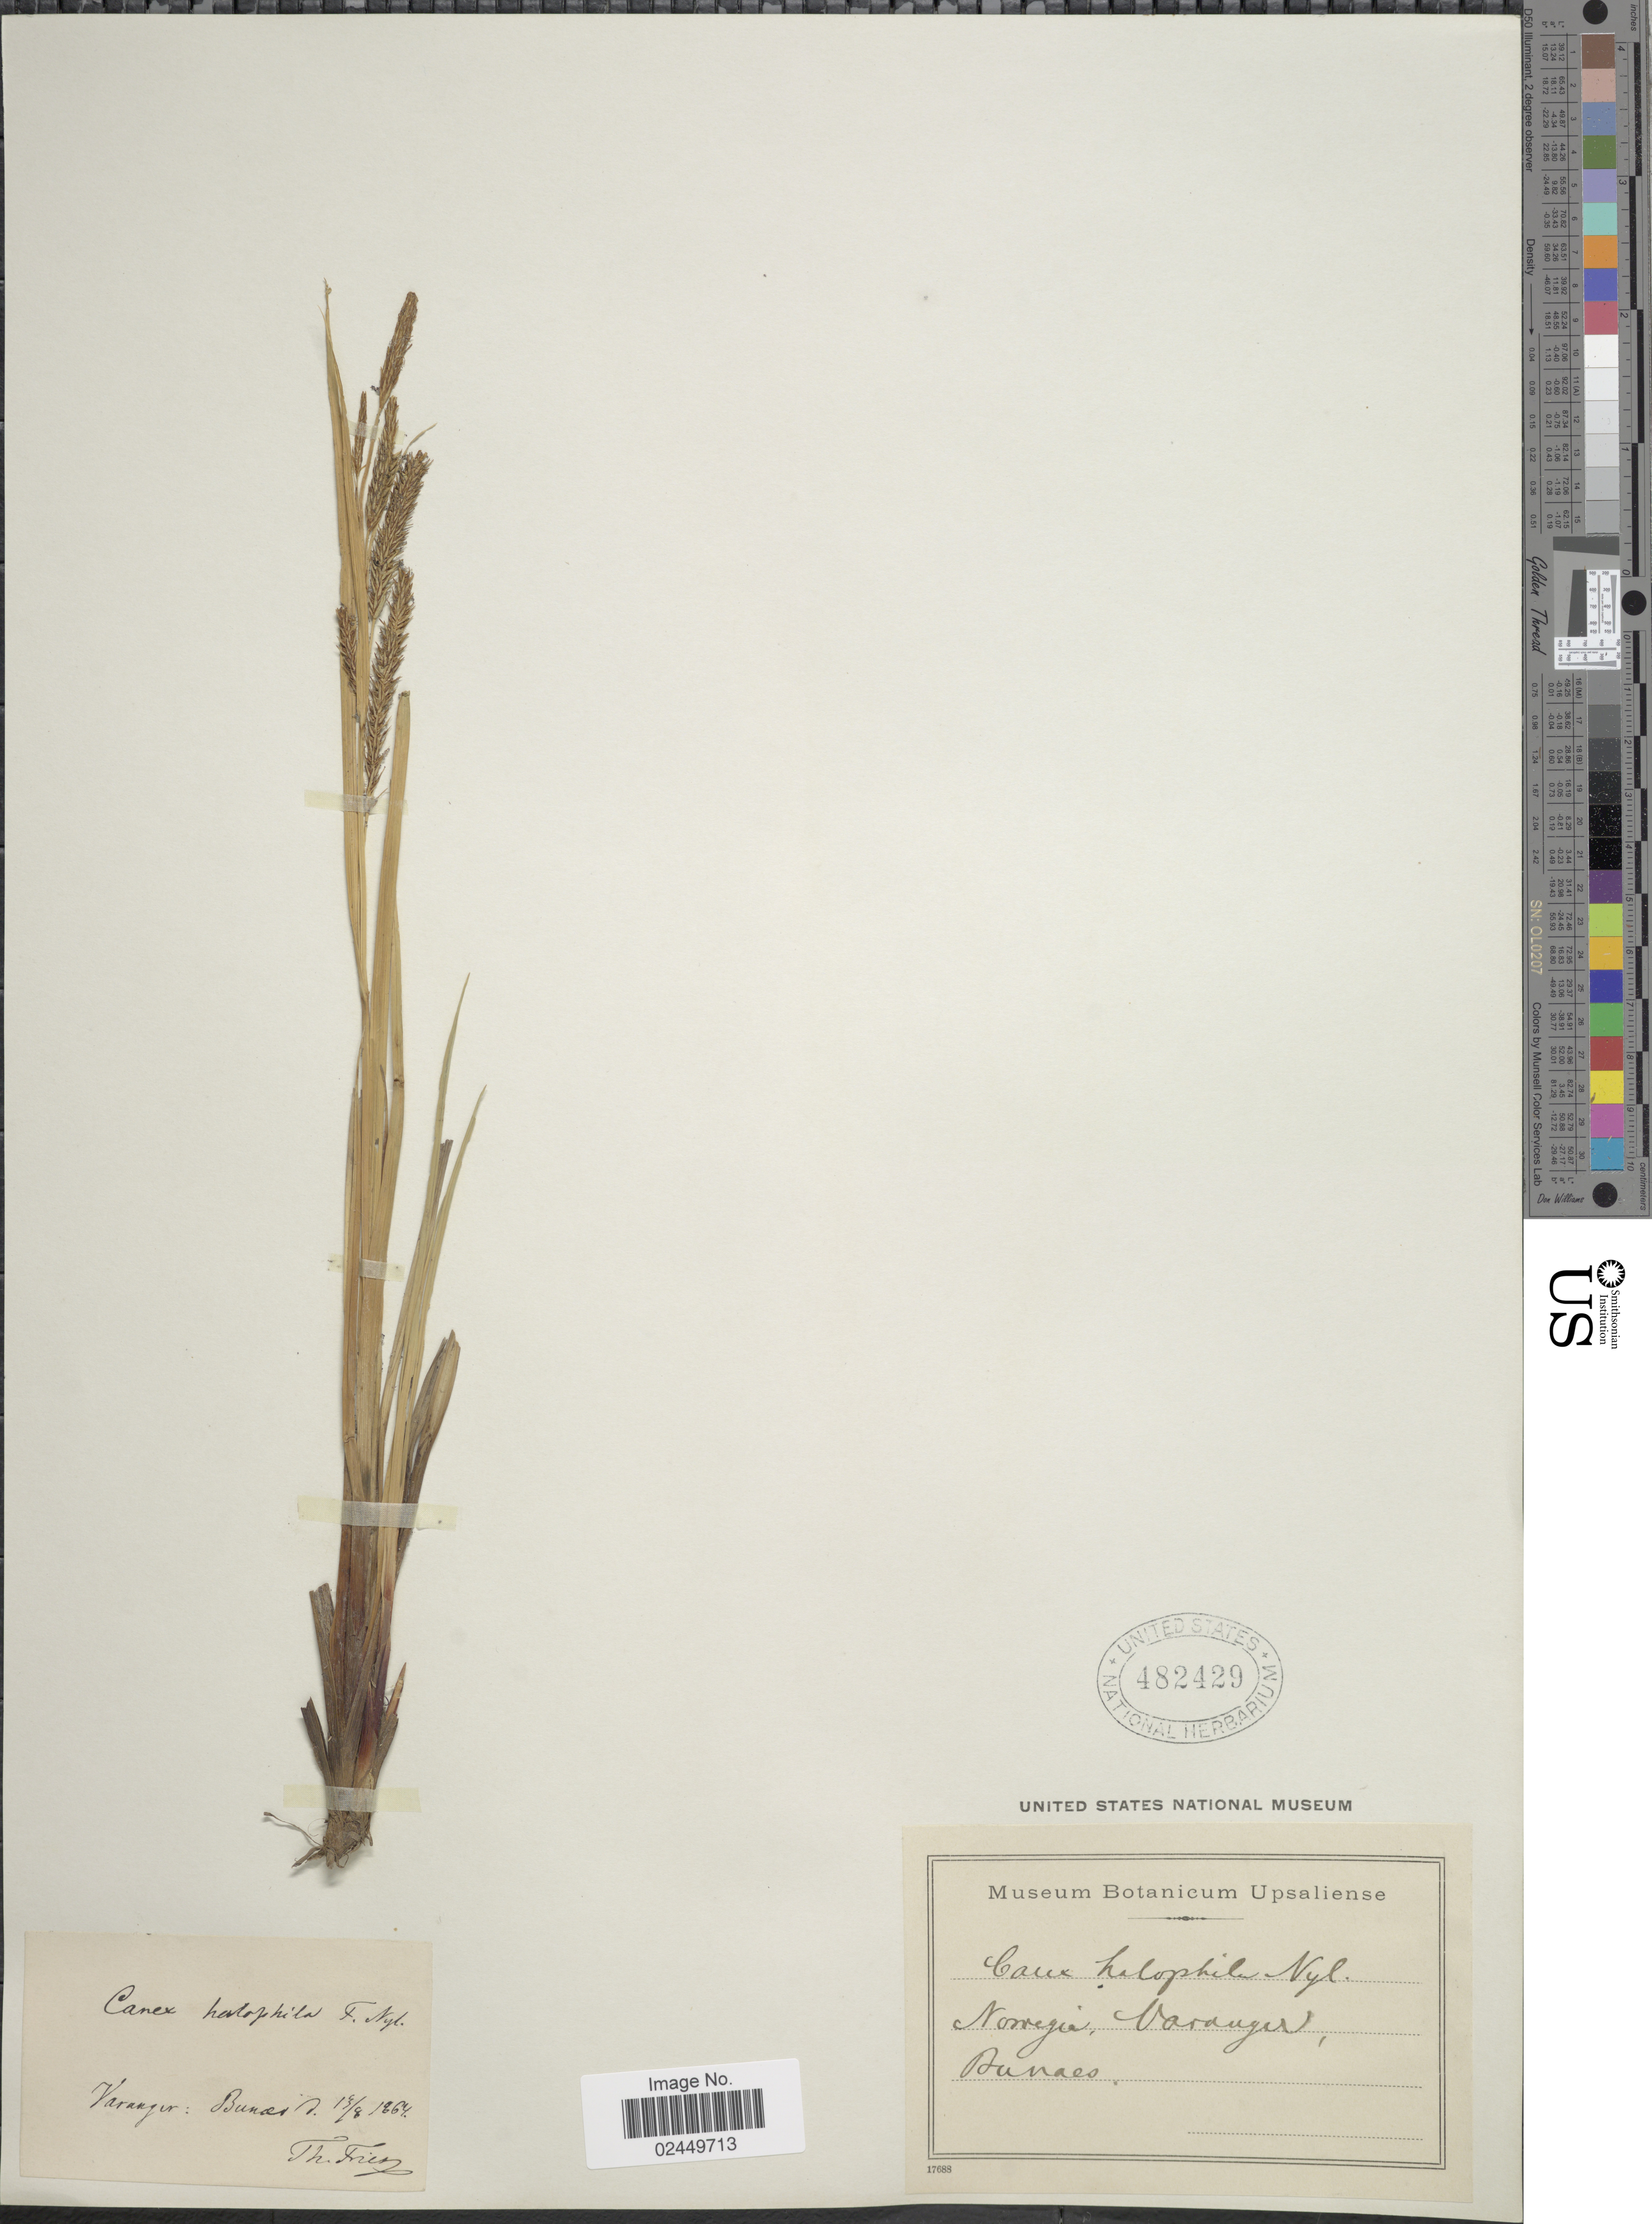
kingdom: Plantae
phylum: Tracheophyta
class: Liliopsida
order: Poales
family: Cyperaceae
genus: Carex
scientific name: Carex x halophila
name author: F. Nyl.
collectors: T. Fries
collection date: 1864-08-13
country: Norway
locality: Norwegia, Varanger, Bunaes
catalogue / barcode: US 482429